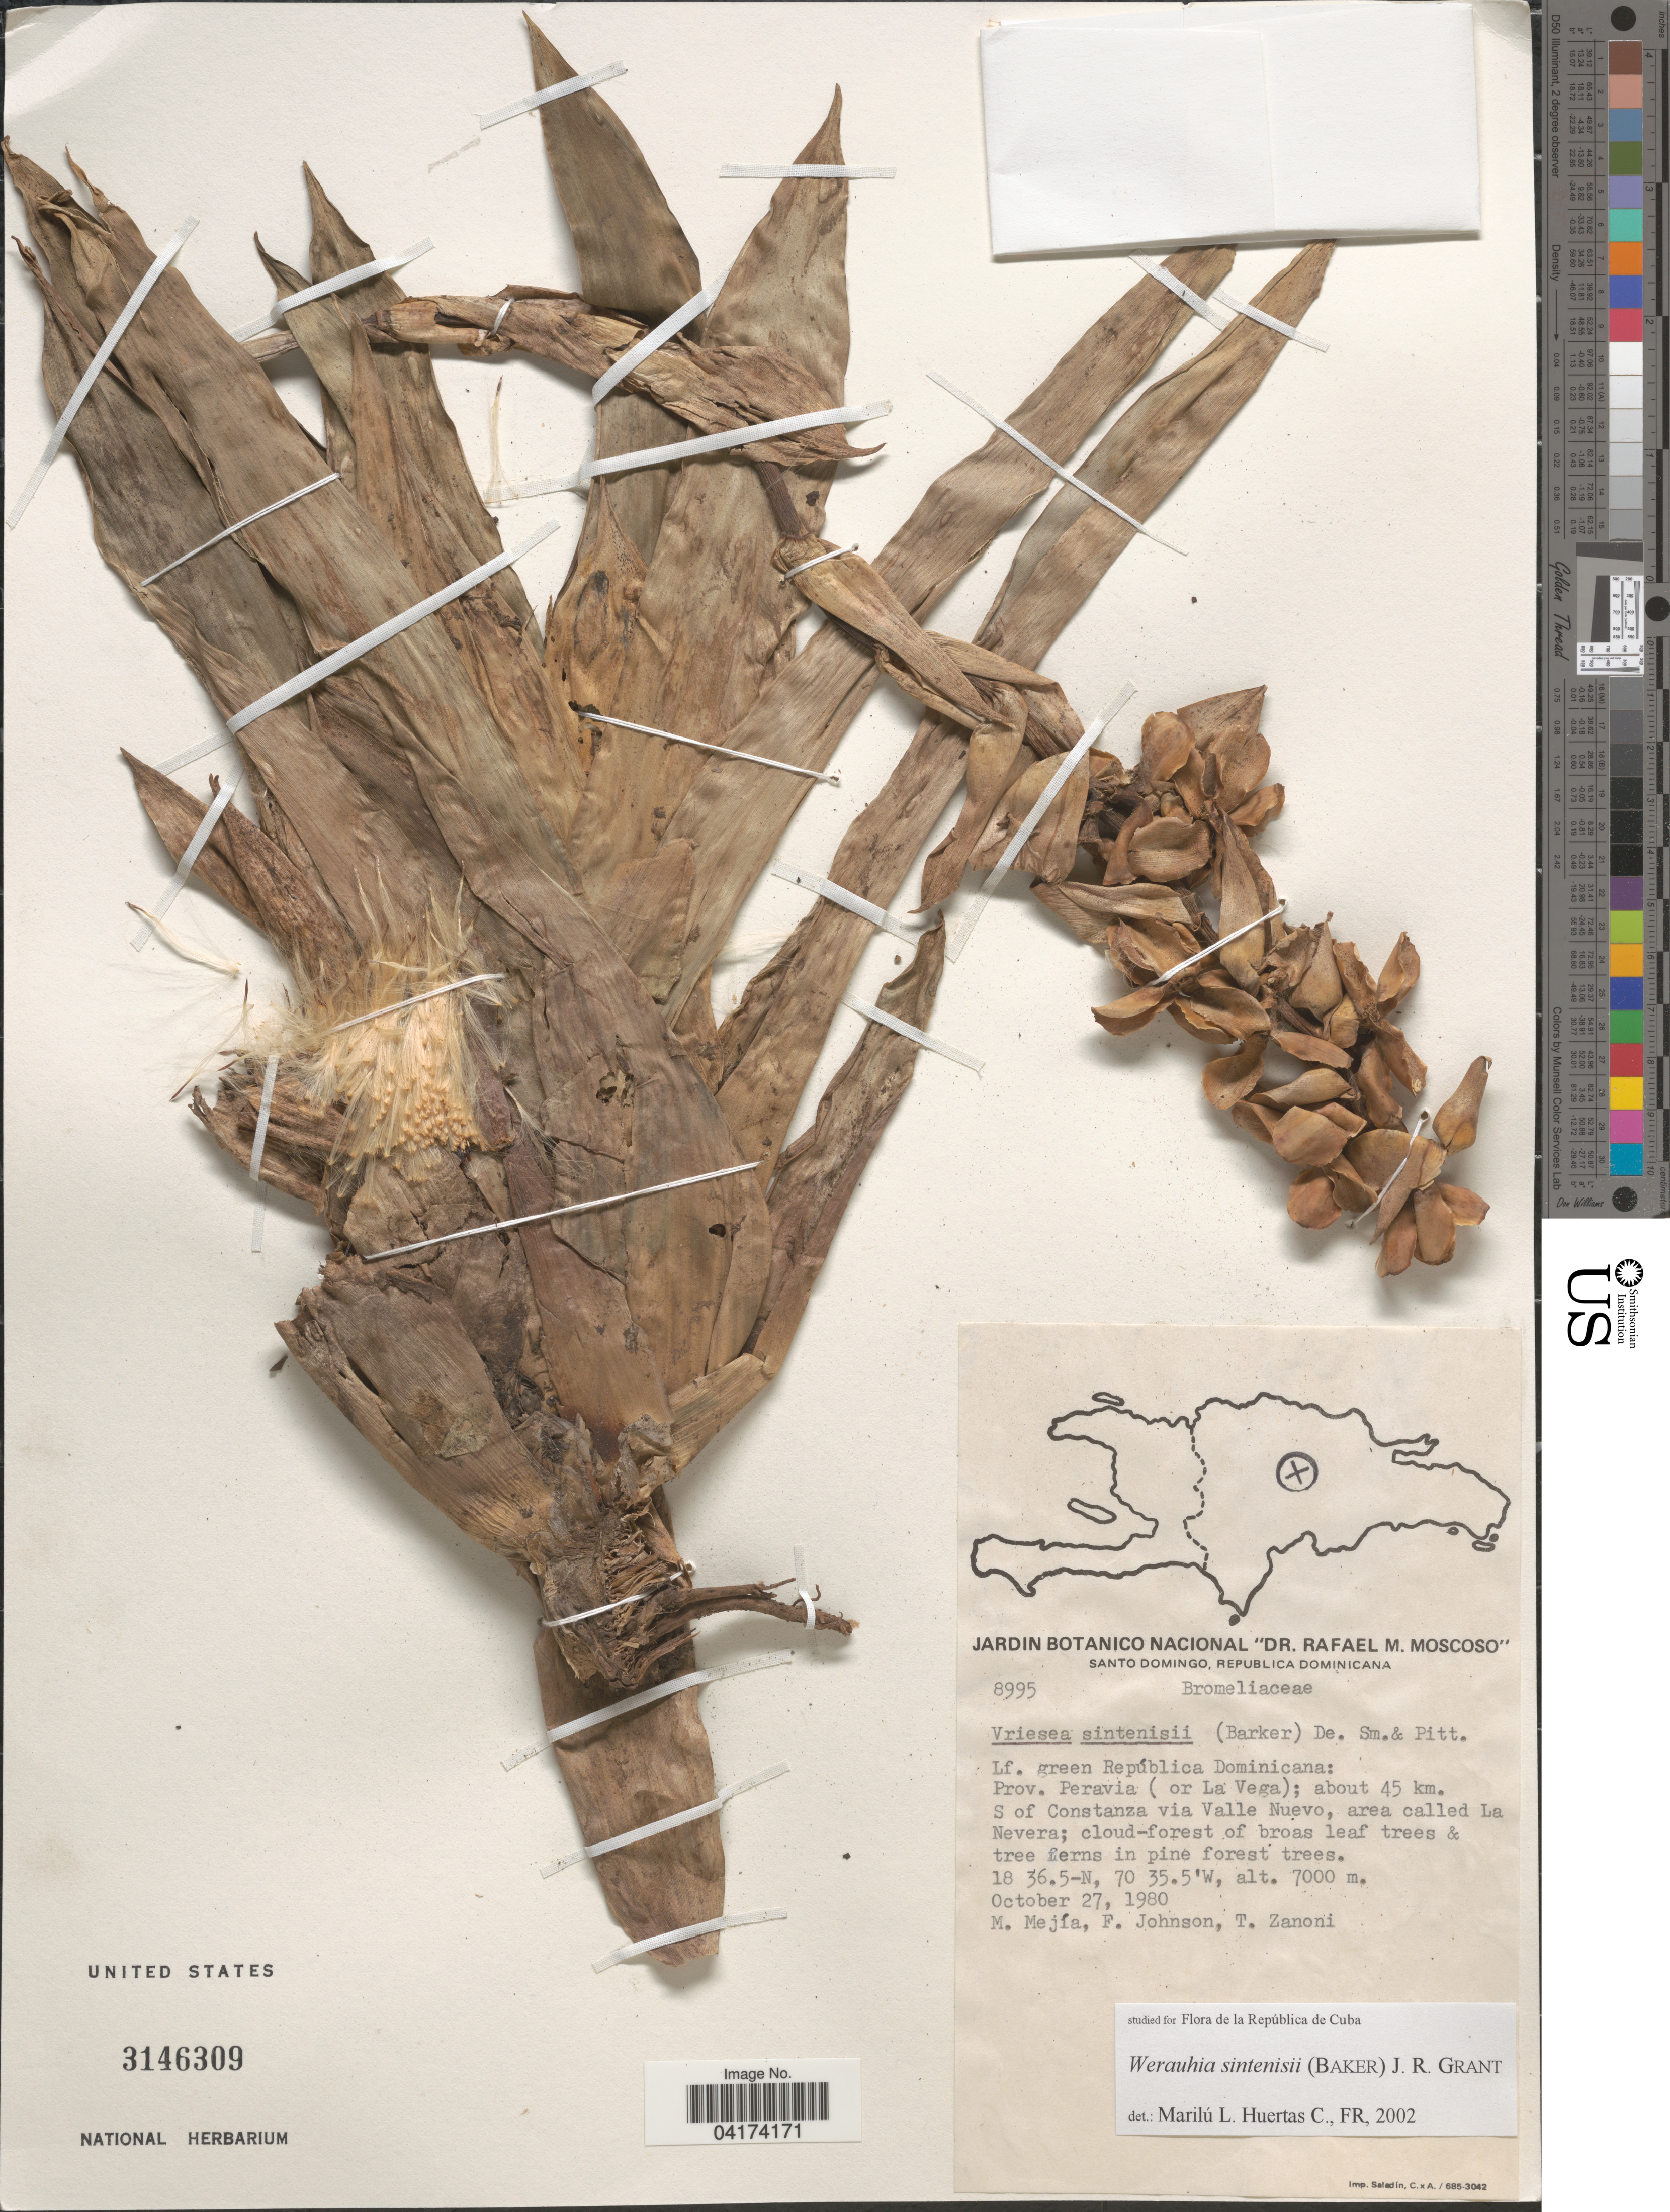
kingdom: Plantae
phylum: Tracheophyta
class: Liliopsida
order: Poales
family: Bromeliaceae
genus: Werauhia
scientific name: Werauhia sintenisii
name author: (Baker) J.R. Grant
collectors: M. Mejia, F. Johnson & T. Zanoni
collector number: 8995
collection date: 1980-10-27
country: Dominican Republic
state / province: Peravia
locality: República Dominicana. Prov. Paravia (or La Vega); about 45 km. S of Constanza via Valle Nuevo, area called La Nevera.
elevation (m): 7000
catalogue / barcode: US 3146309